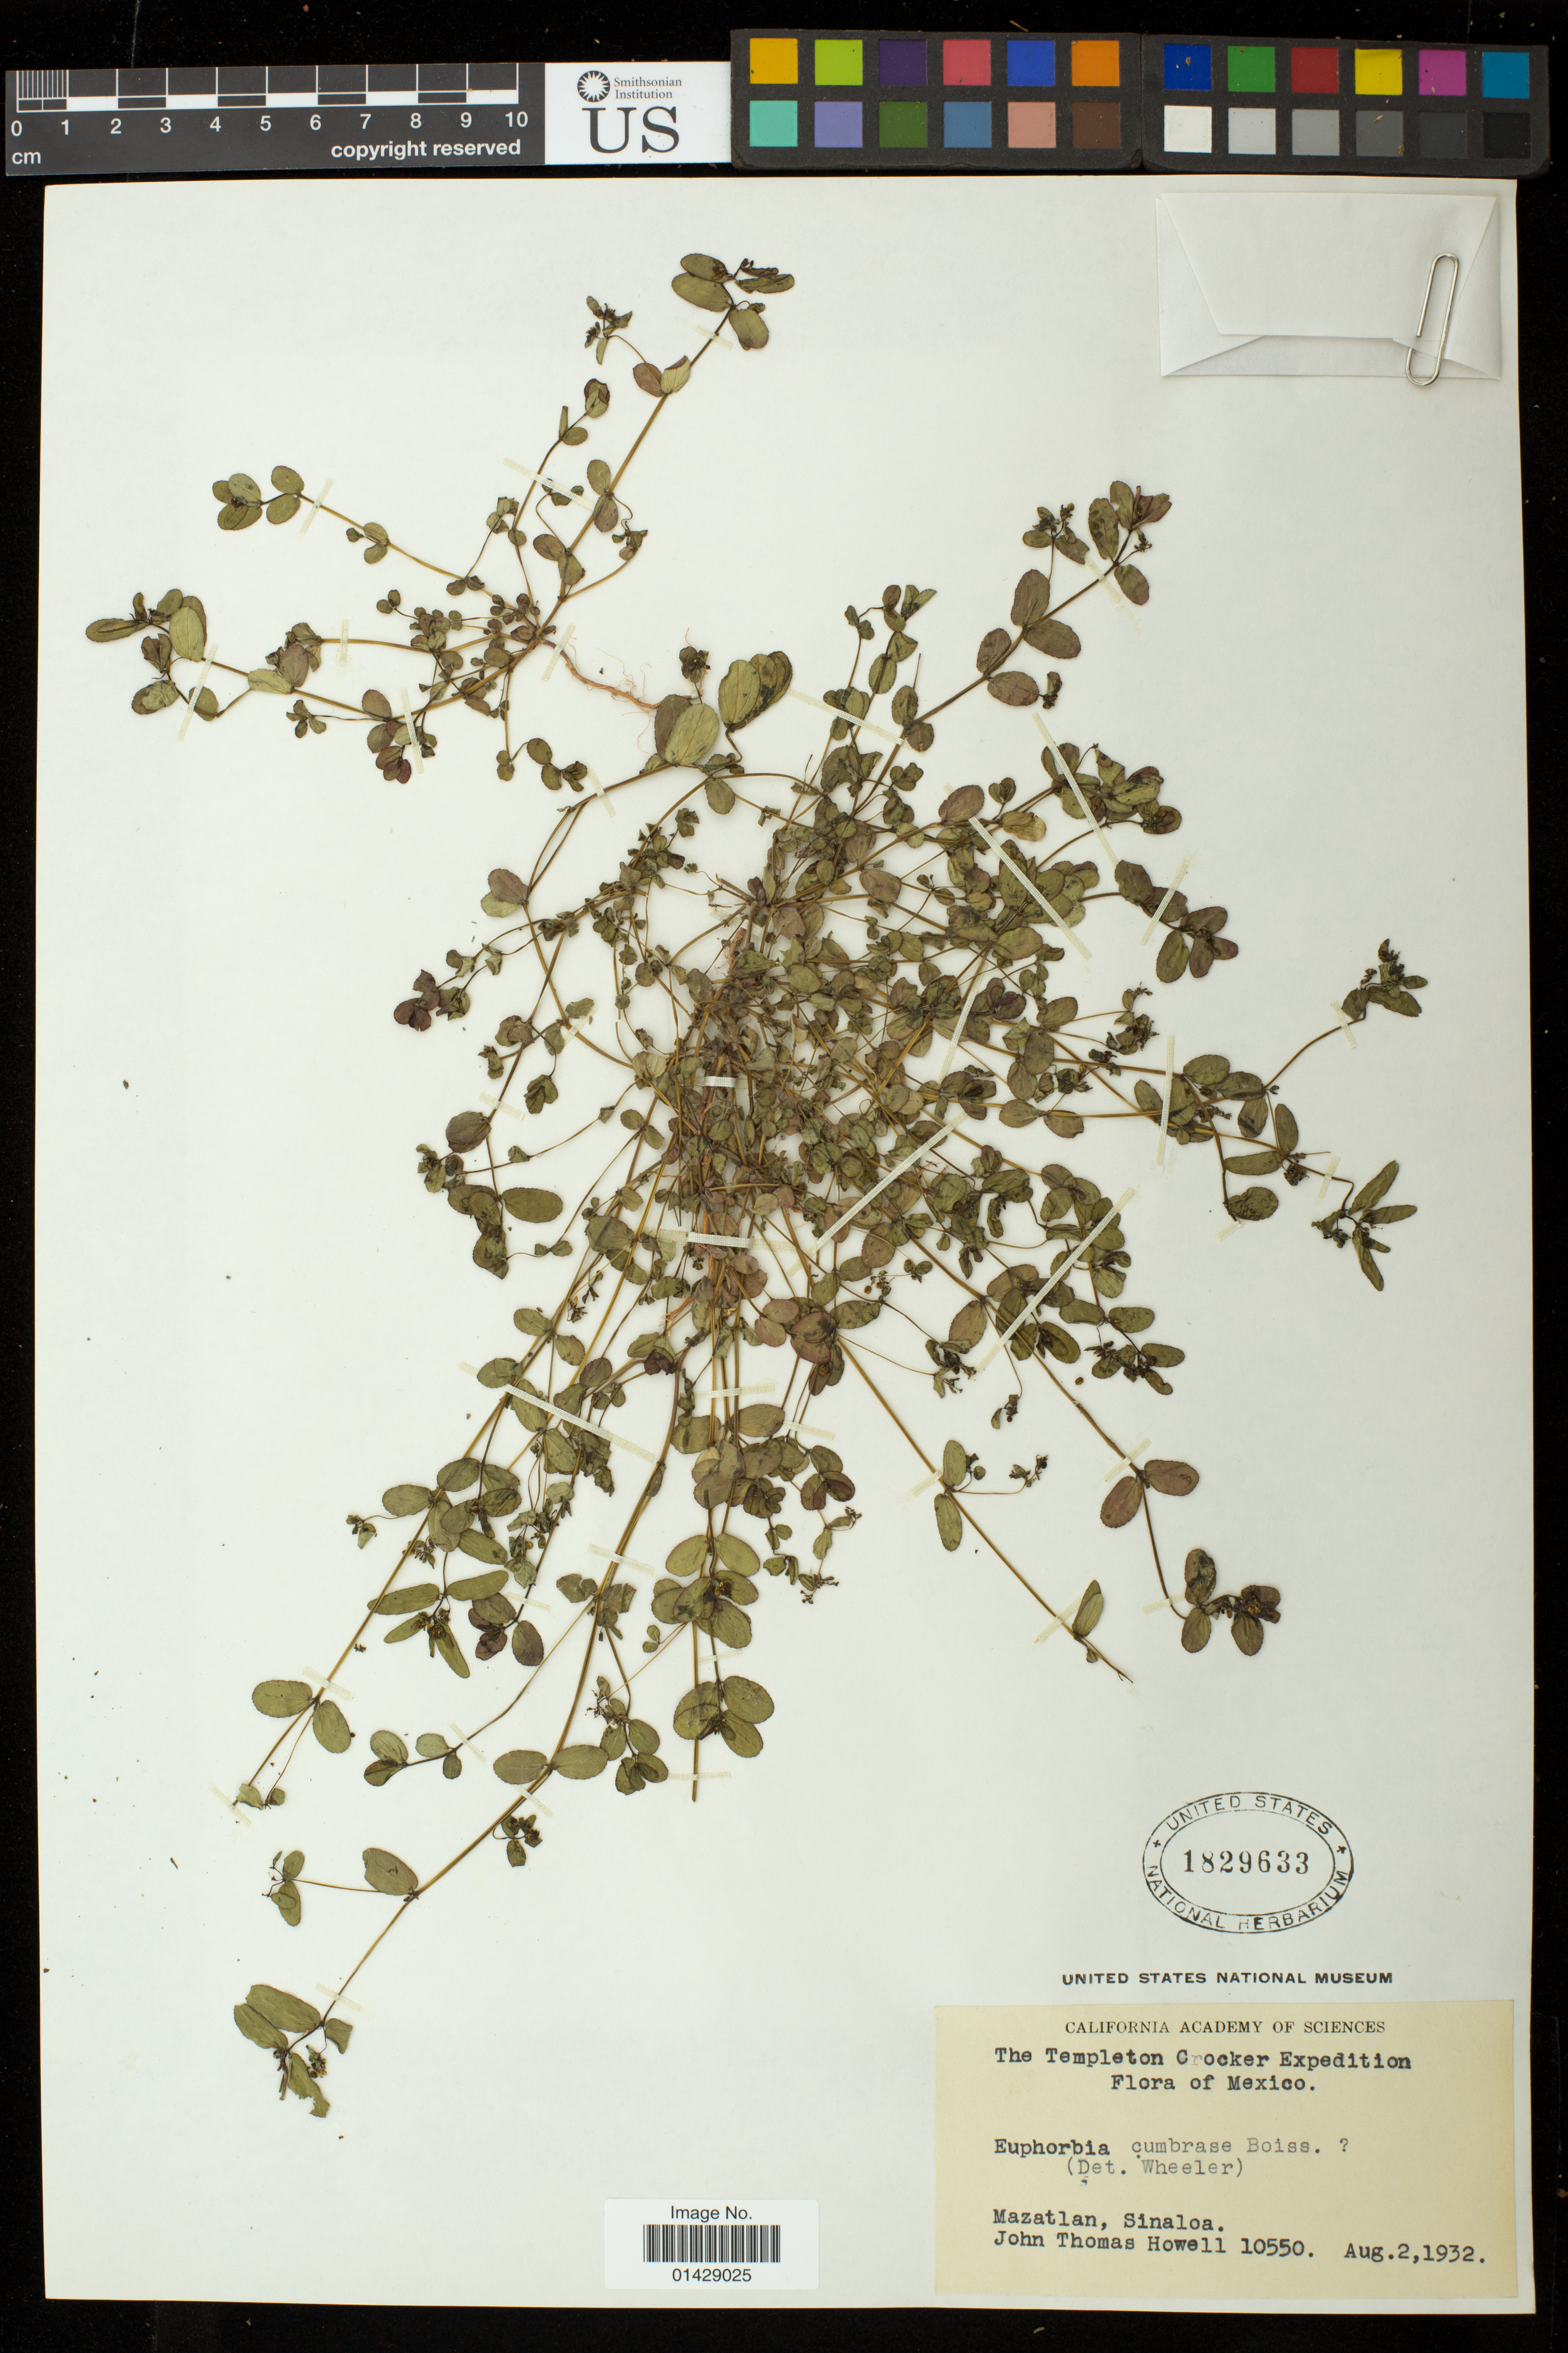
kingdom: Plantae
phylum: Tracheophyta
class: Magnoliopsida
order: Malpighiales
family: Euphorbiaceae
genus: Euphorbia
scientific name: Euphorbia hyssopifolia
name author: L.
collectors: J. T. Howell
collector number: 10550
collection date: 1932-08-02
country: Mexico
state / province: Sinaloa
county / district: Mazatlán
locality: Mazatlán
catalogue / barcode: US 1829633